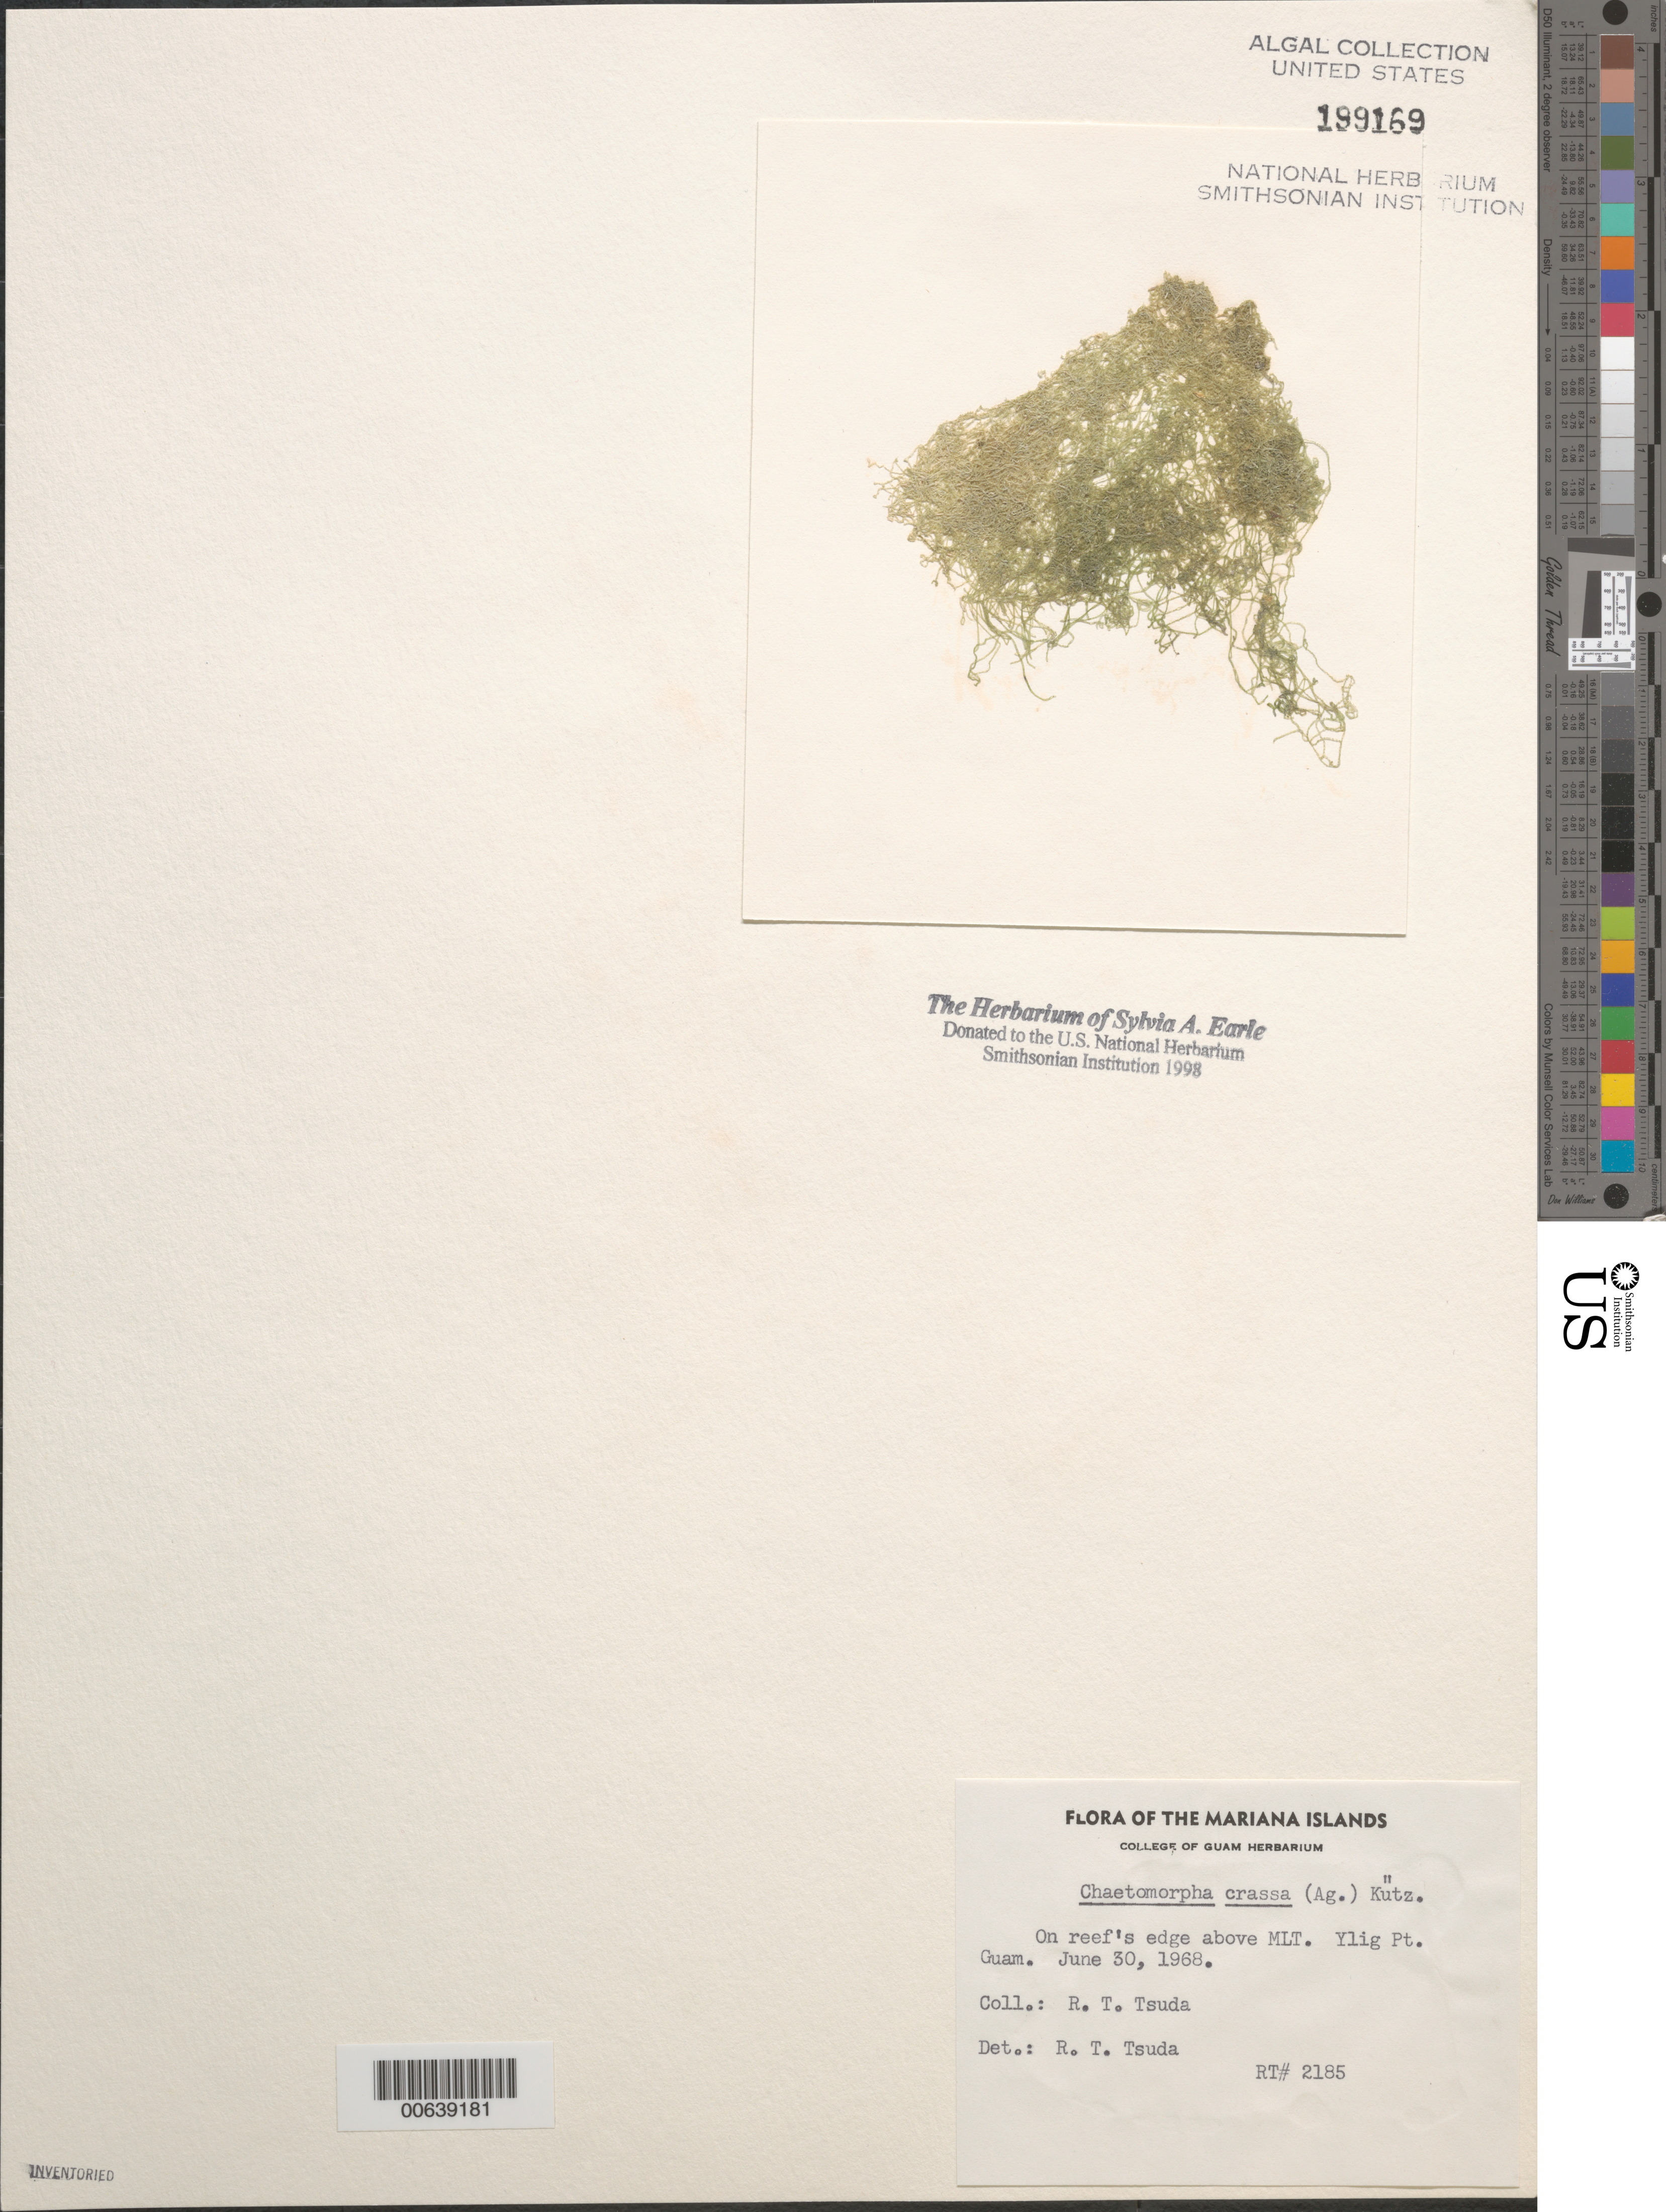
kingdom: Plantae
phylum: Chlorophyta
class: Ulvophyceae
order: Cladophorales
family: Cladophoraceae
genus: Chaetomorpha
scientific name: Chaetomorpha aerea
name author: (Dillwyn) Kütz.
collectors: R. Tsuda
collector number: Rt 2185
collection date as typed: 30 Jun 1968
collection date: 1968-06-30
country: Guam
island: Guam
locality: Ylig Point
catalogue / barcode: US 199169